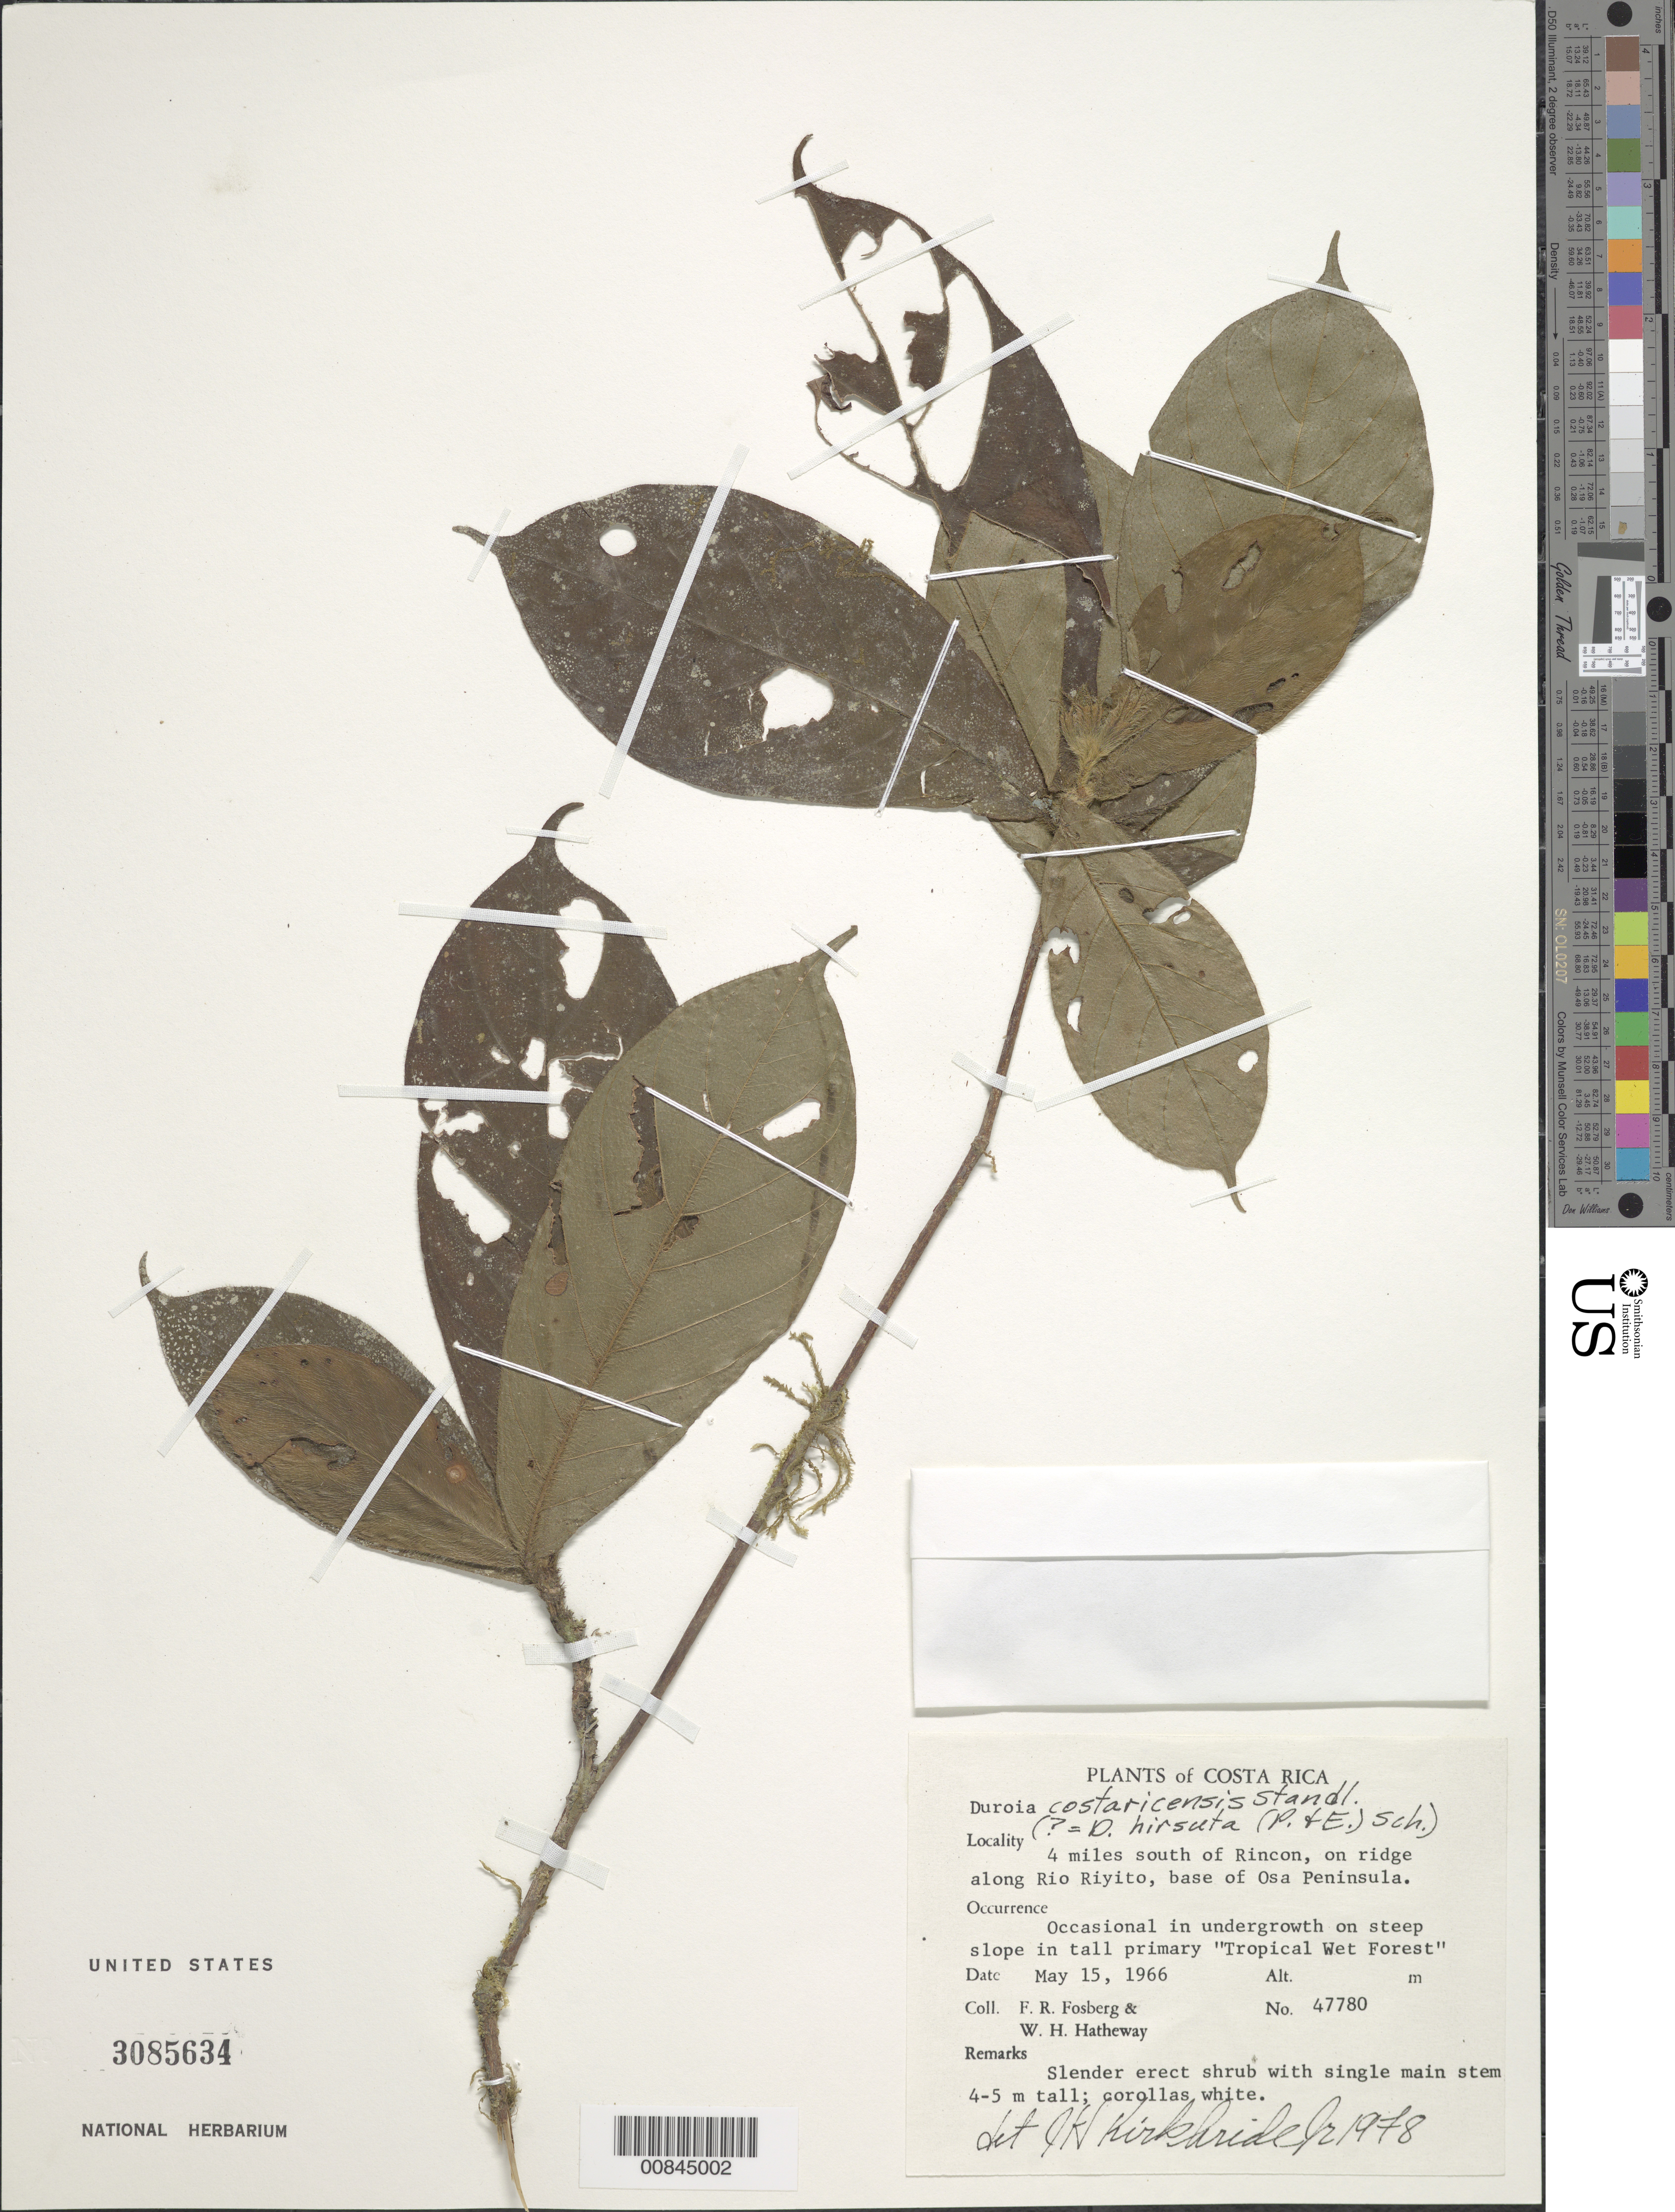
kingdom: Plantae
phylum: Tracheophyta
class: Magnoliopsida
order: Gentianales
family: Rubiaceae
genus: Amaioua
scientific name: Amaioua costaricensis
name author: Standl.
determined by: Kirkbride, J. H.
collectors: F. R. Fosberg & W. H. Hatheway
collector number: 47780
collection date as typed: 15 May 1966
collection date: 1966-05-15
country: Costa Rica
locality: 4 miles south of Rincon, on ridge along Rio Riyito, base of Osa Peninsula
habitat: In undergrowth on steep slope, in tall primary "Tropical Wet Forest"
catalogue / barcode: US 3085634